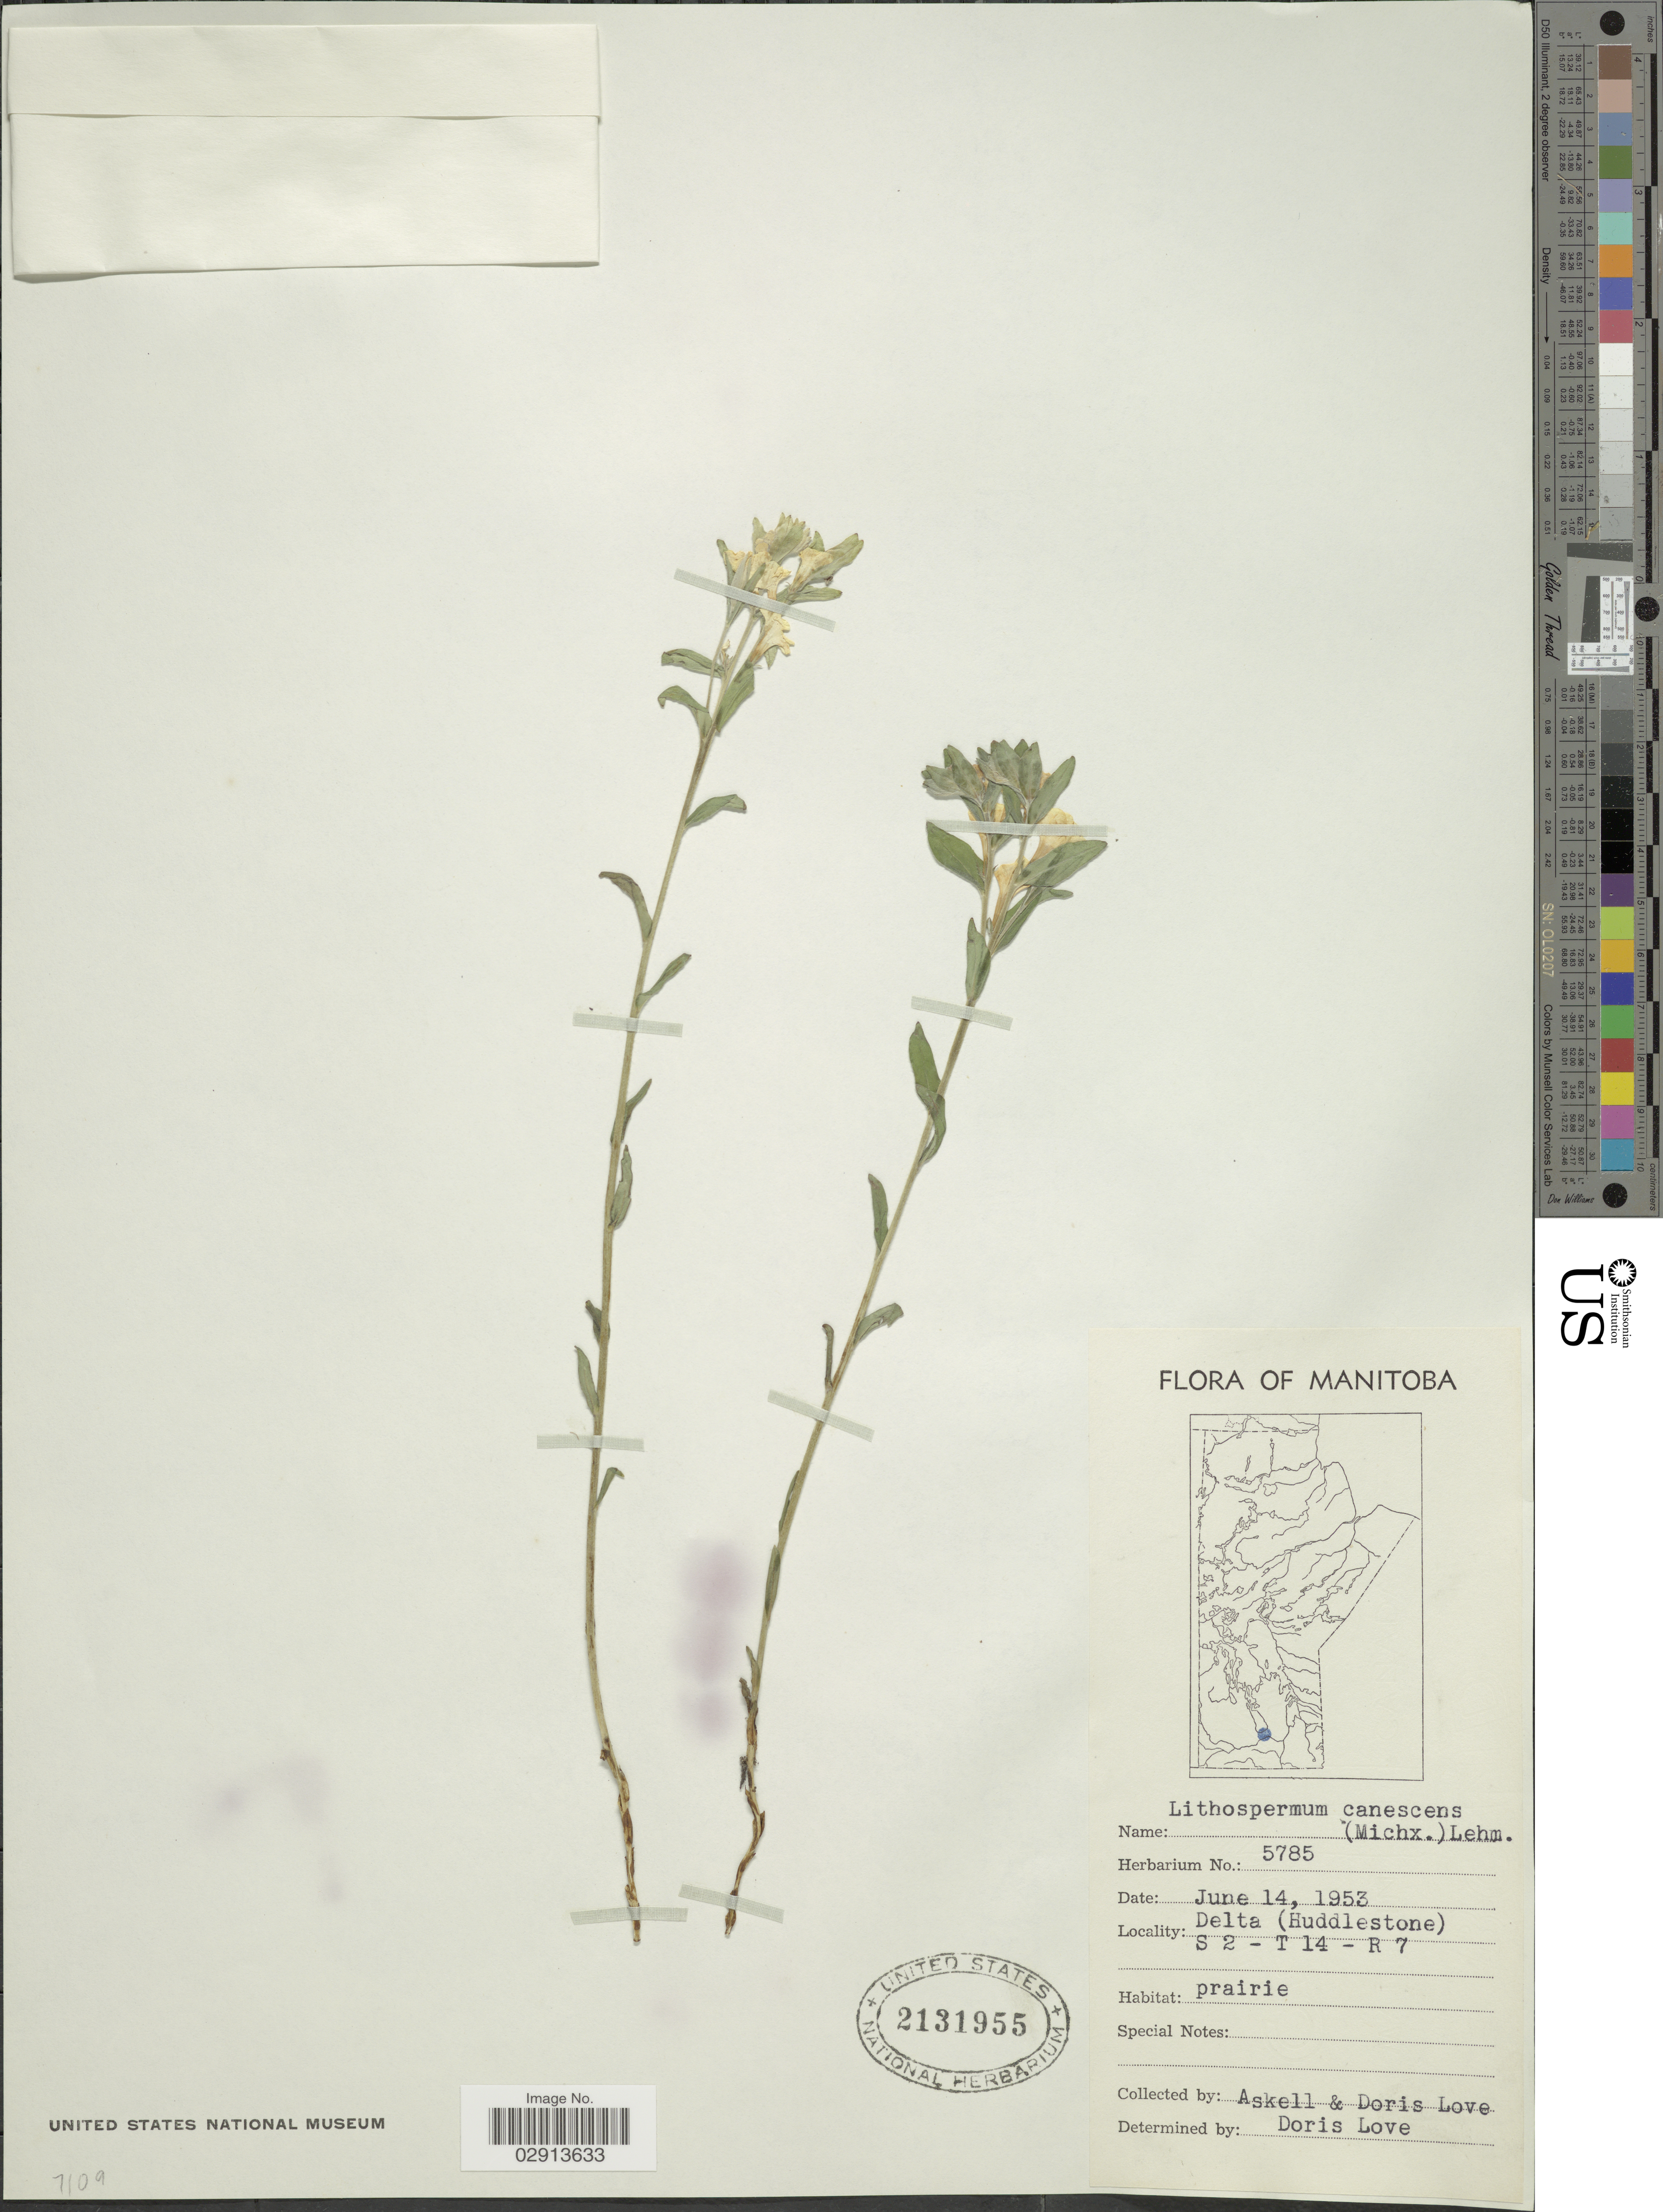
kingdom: Plantae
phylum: Tracheophyta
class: Magnoliopsida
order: Boraginales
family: Boraginaceae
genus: Lithospermum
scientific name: Lithospermum canescens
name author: (Michx.) Lehm.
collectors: -. Askell & D. Löve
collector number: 5785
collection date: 1953-06-14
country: Canada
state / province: Manitoba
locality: Delta (Huddlestone) S 2 - T 14 - R 7.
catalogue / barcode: US 2131955